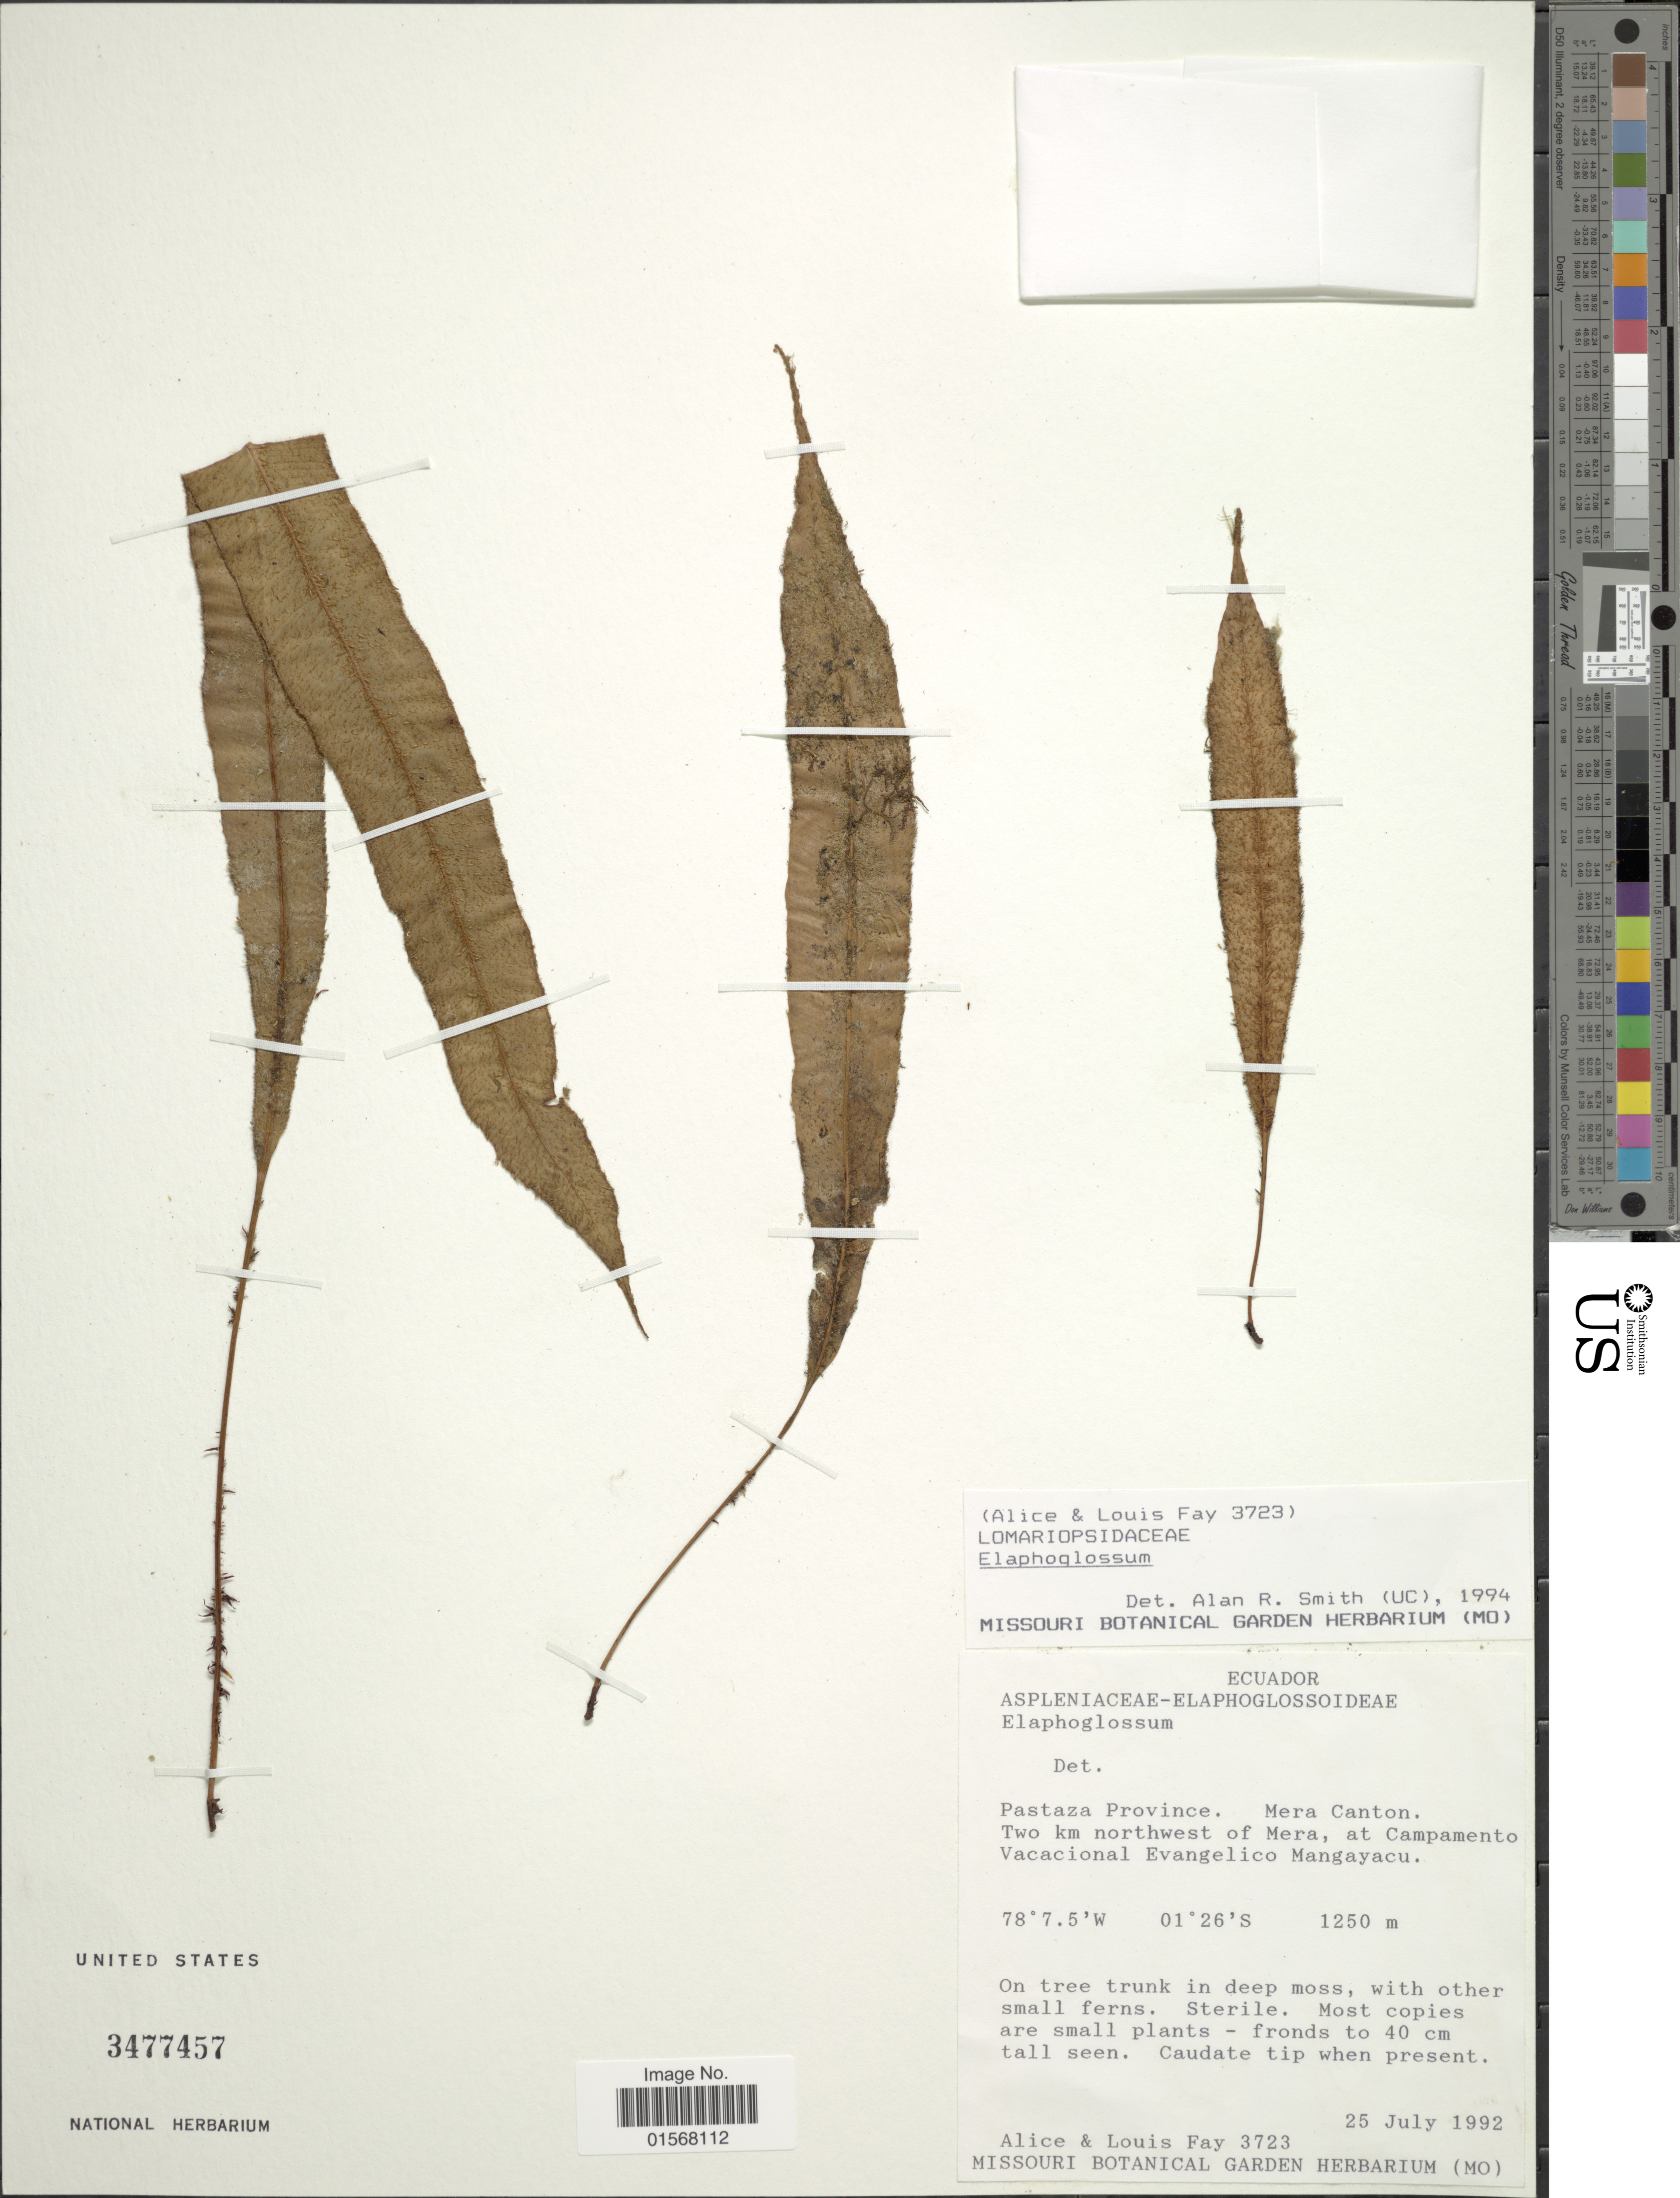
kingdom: Plantae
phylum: Tracheophyta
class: Polypodiopsida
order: Polypodiales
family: Dryopteridaceae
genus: Elaphoglossum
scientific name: Elaphoglossum sp.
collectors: A. Fay & L. Fay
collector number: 3723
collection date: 1992-07-25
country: Ecuador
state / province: Pastaza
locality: Pastaza Province, Mera Canton, two km northwest of Mera, at Campamento Vacacional Evangelico Mangayacu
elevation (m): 1250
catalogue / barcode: US 3477457